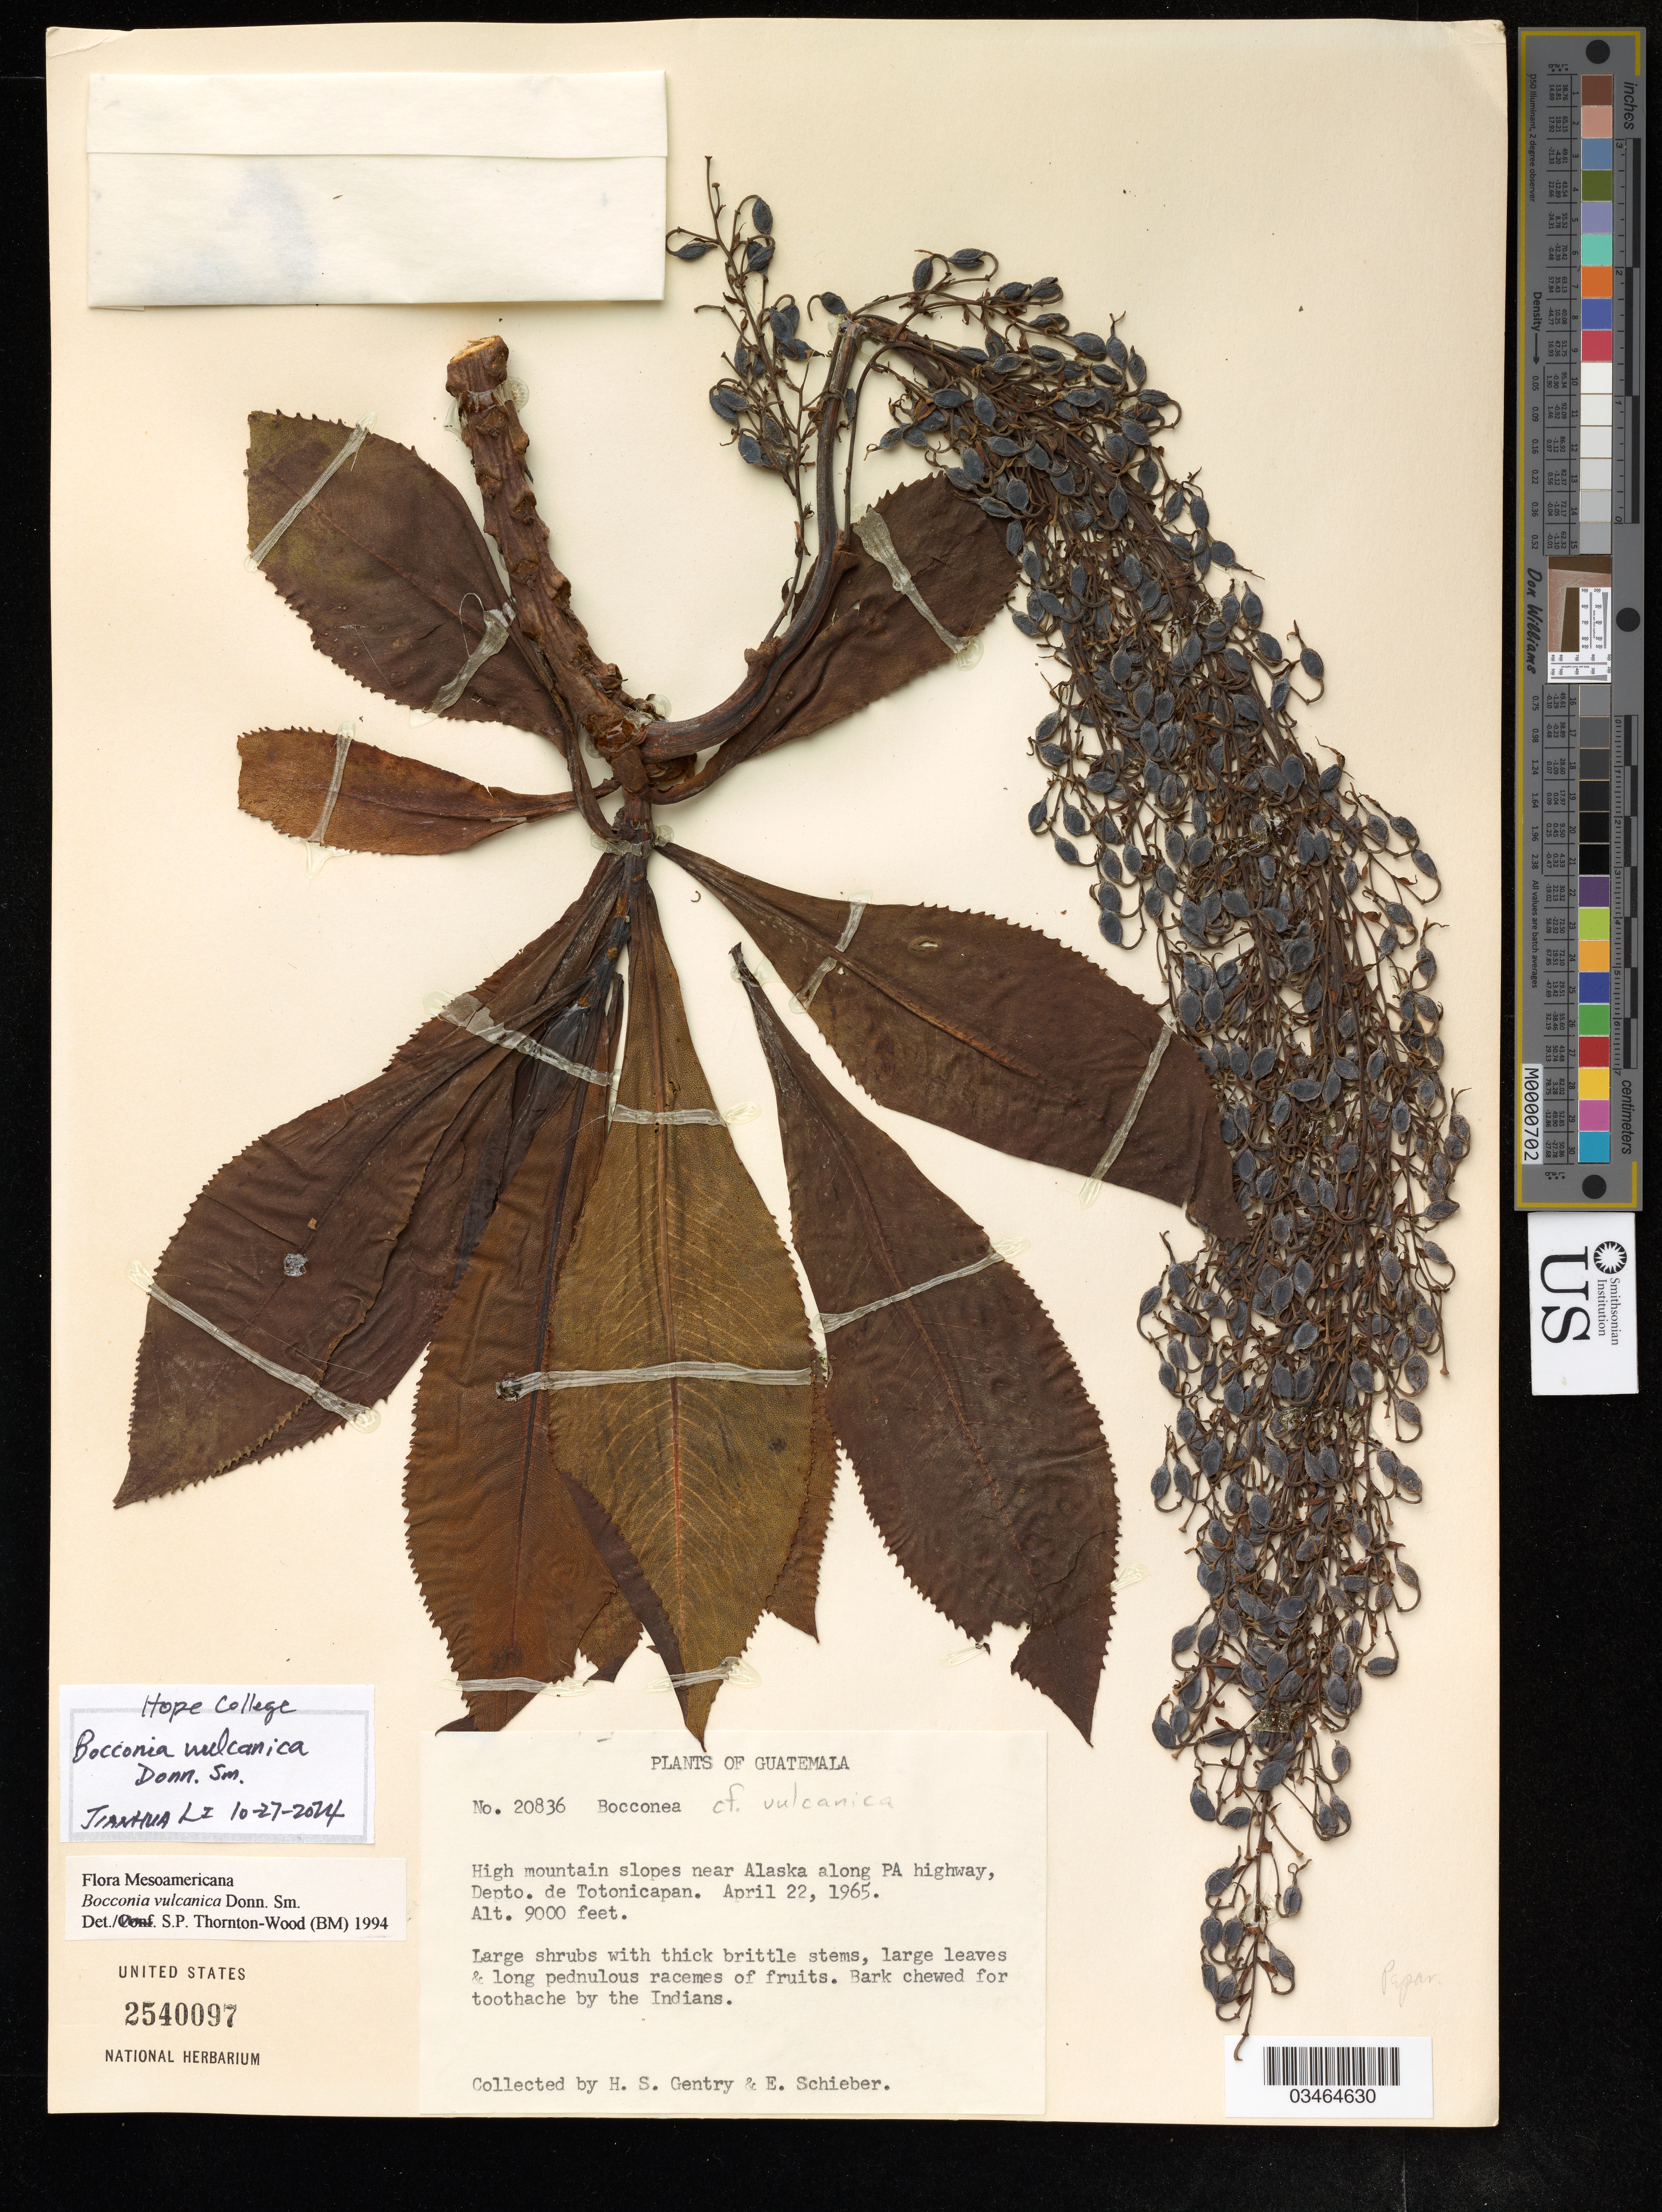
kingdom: Plantae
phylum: Tracheophyta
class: Magnoliopsida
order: Ranunculales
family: Papaveraceae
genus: Bocconia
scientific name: Bocconia vulcanica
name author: Donn. Sm.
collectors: H. Gentry & E. Schieber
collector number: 20836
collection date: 1965-04-22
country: Guatemala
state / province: Totonicapan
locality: Near Alaska along PA highway.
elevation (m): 2743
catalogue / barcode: US 2540097